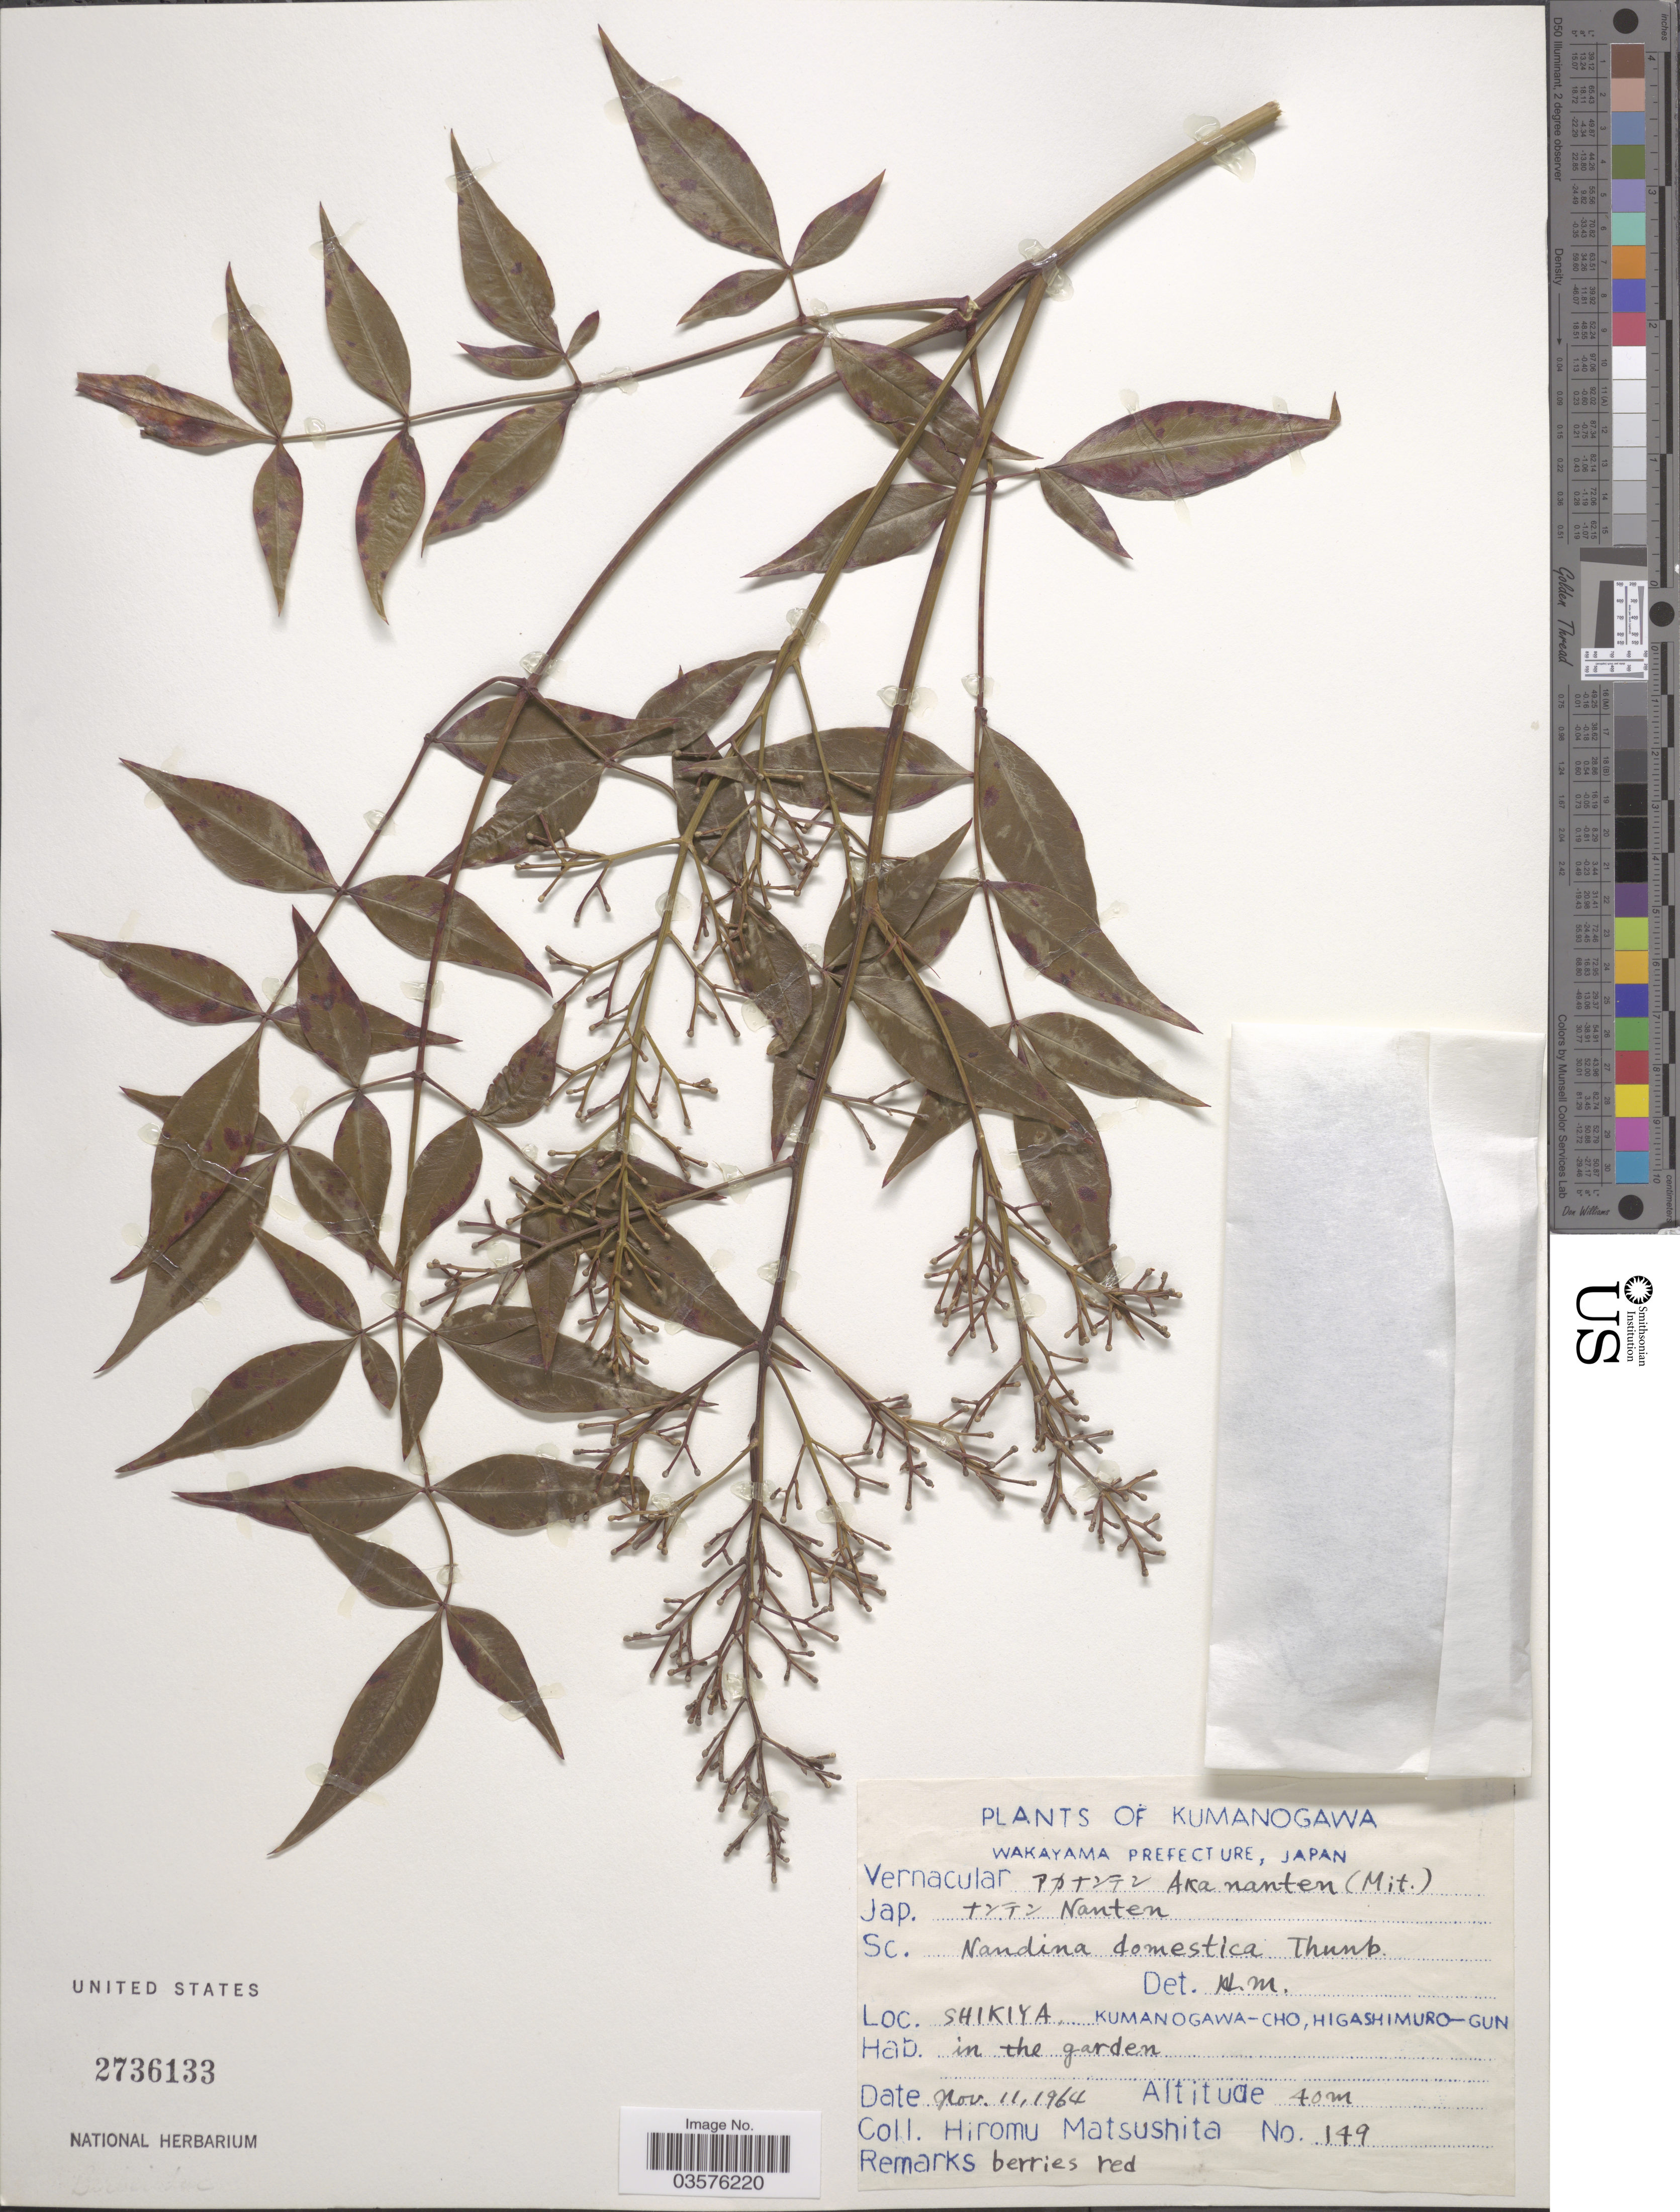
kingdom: Plantae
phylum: Tracheophyta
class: Magnoliopsida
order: Ranunculales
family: Berberidaceae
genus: Nandina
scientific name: Nandina domestica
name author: Thunb.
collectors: H. Matsushita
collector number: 149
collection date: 1964-11-11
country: Japan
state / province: Wakayama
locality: Kumanogawa. Wakayama Prefecture. Shikiya, Kumanogawa-Cho, Higashimuro-Gun.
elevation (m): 40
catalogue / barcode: US 2736133